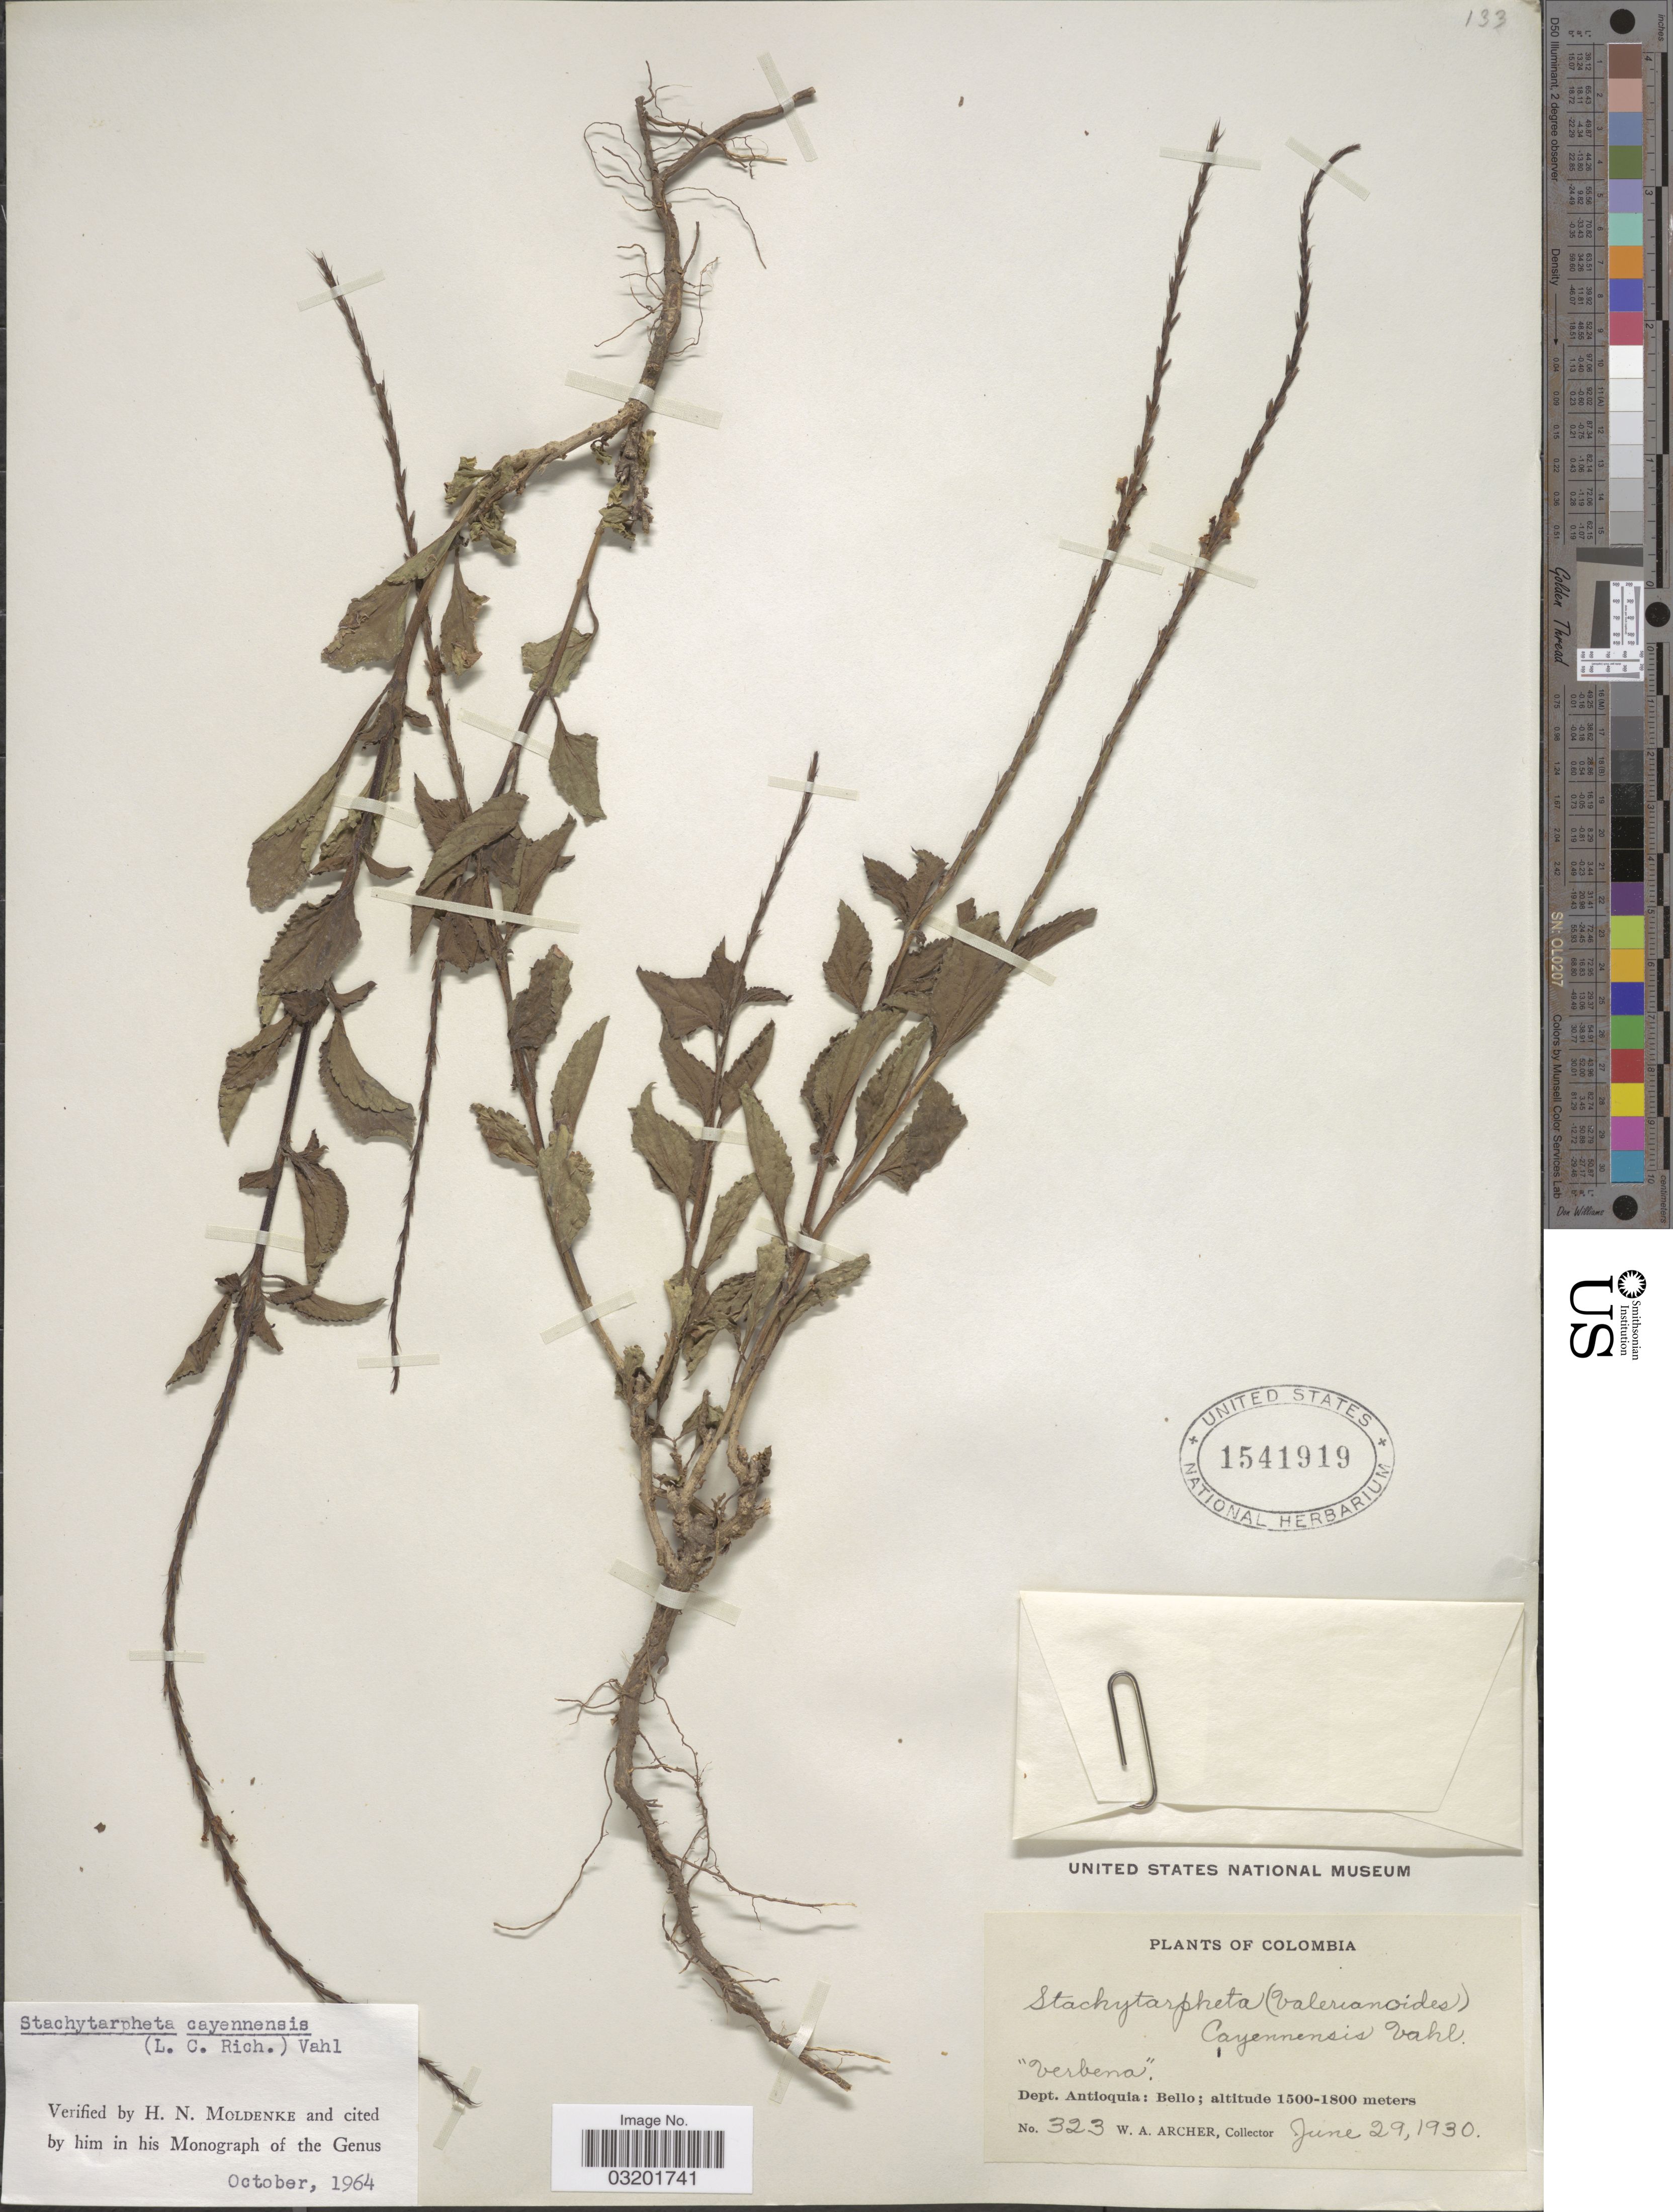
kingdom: Plantae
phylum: Tracheophyta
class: Magnoliopsida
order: Lamiales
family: Verbenaceae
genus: Stachytarpheta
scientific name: Stachytarpheta cayennensis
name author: (Rich.) Vahl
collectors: W. Archer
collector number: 323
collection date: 1930-06-29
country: Colombia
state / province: Antioquia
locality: Dept. Antioquia: Bello.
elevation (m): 1500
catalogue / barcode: US 1541919